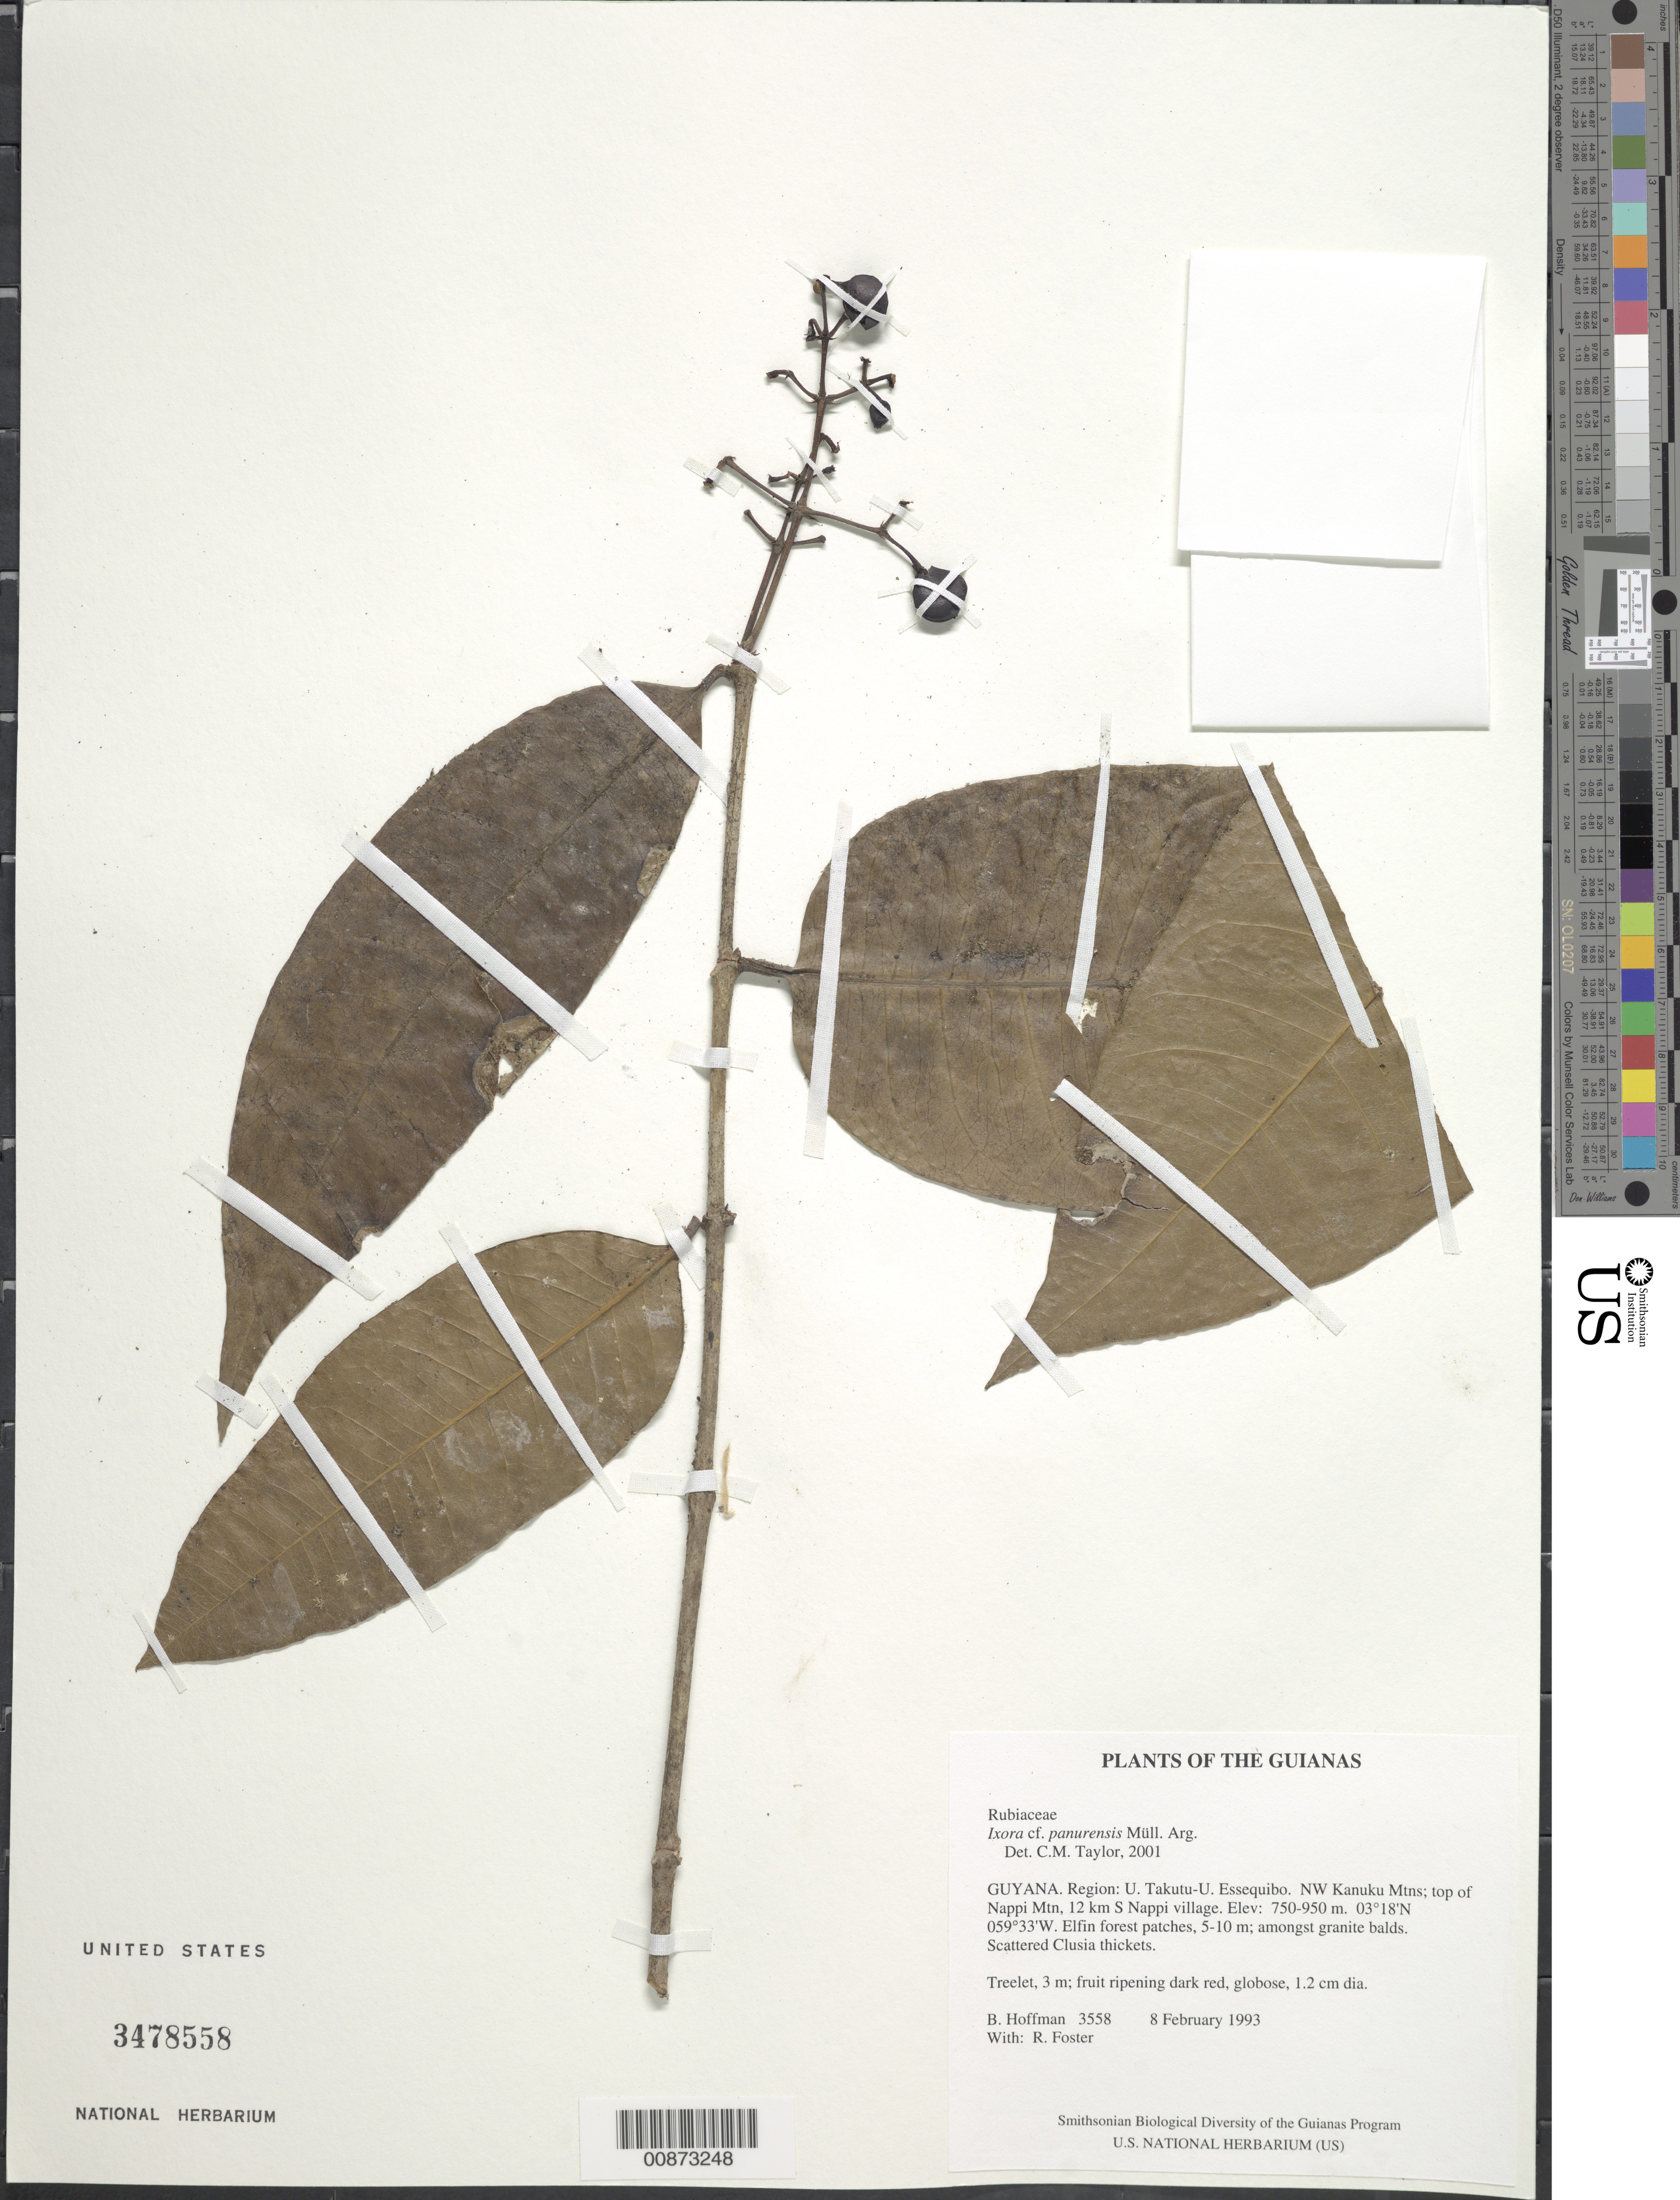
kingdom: Plantae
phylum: Tracheophyta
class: Magnoliopsida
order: Gentianales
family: Rubiaceae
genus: Ixora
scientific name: Ixora graciliflora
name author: Benth.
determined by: Taylor, Charlotte M.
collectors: B. Hoffman & R. Foster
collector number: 3558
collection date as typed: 8 February 1993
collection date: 1993-02-08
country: Guyana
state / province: U. Takutu-U. Essequibo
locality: NW Kanuku Mountains; top of Nappi Mountain, 12 km S of Nappi village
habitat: Elfin forest patches, 5-10 m; amongst granite balds. Scattered Clusia thickets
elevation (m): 750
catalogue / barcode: US 3478558